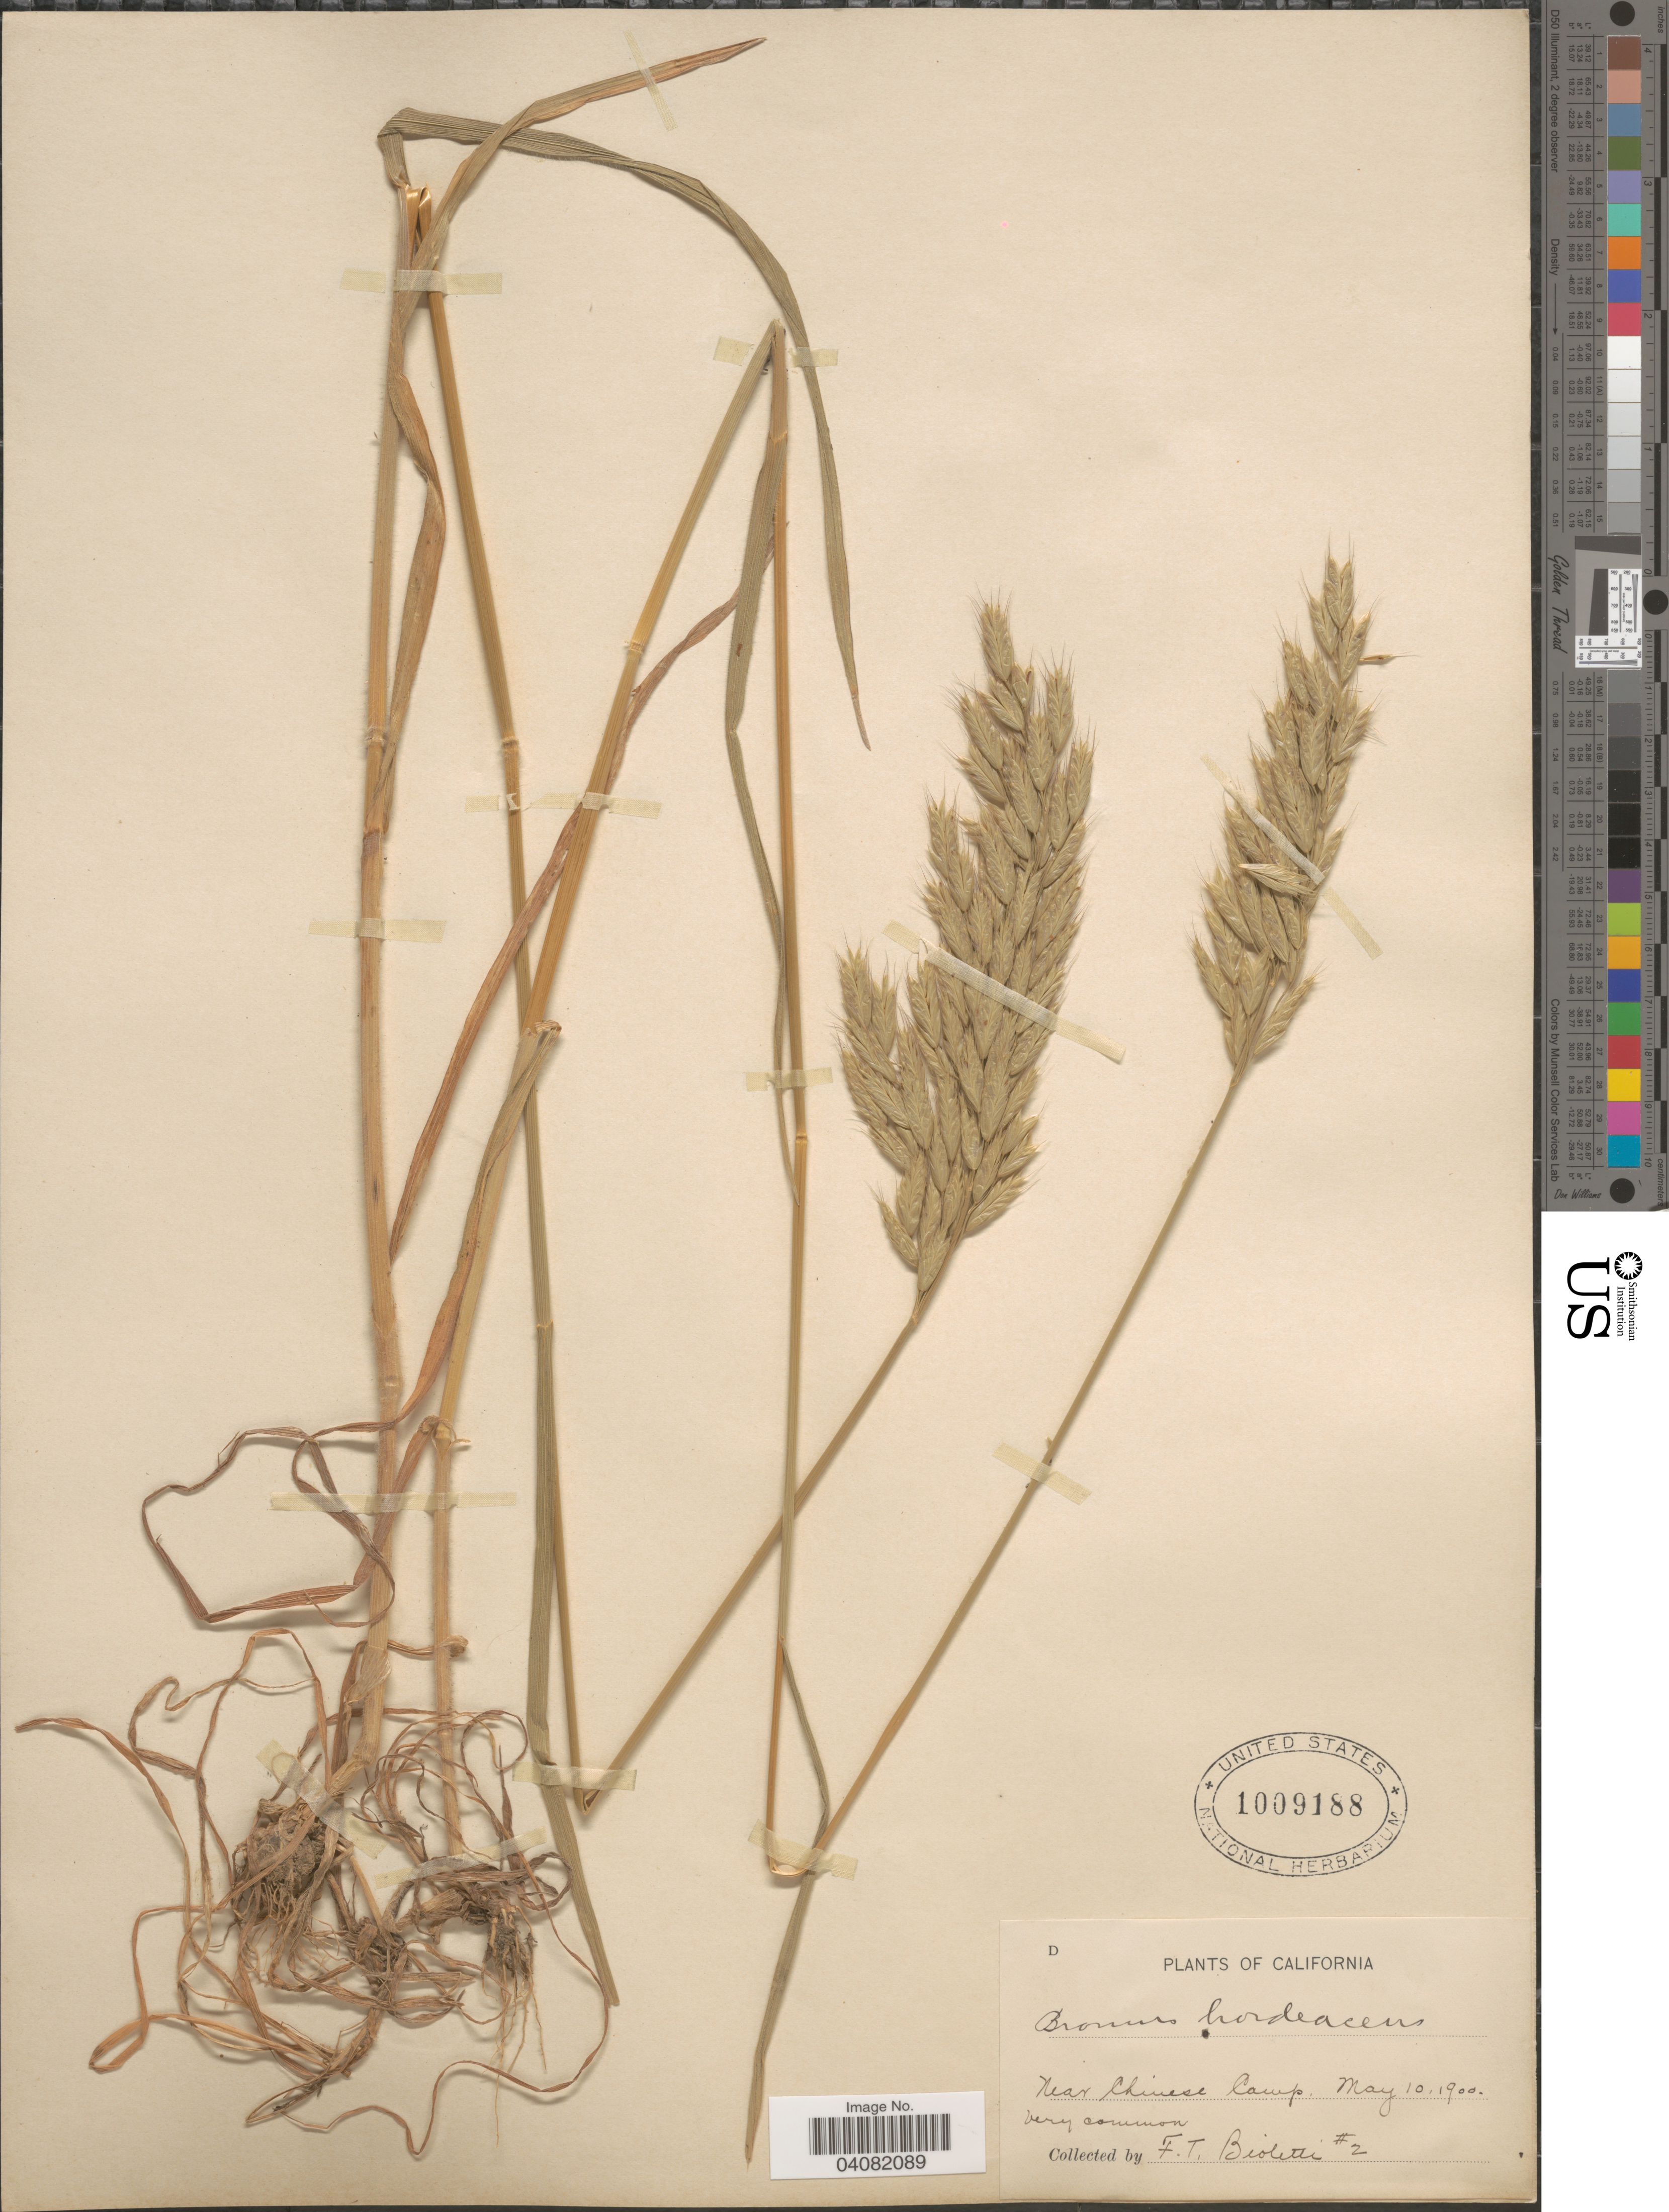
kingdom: Plantae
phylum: Tracheophyta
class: Liliopsida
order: Poales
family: Poaceae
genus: Bromus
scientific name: Bromus hordeaceus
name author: L.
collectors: F. T. Bioletti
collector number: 2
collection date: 1900-05-10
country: United States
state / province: California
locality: Near Chinese Camp.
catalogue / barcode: US 1009188